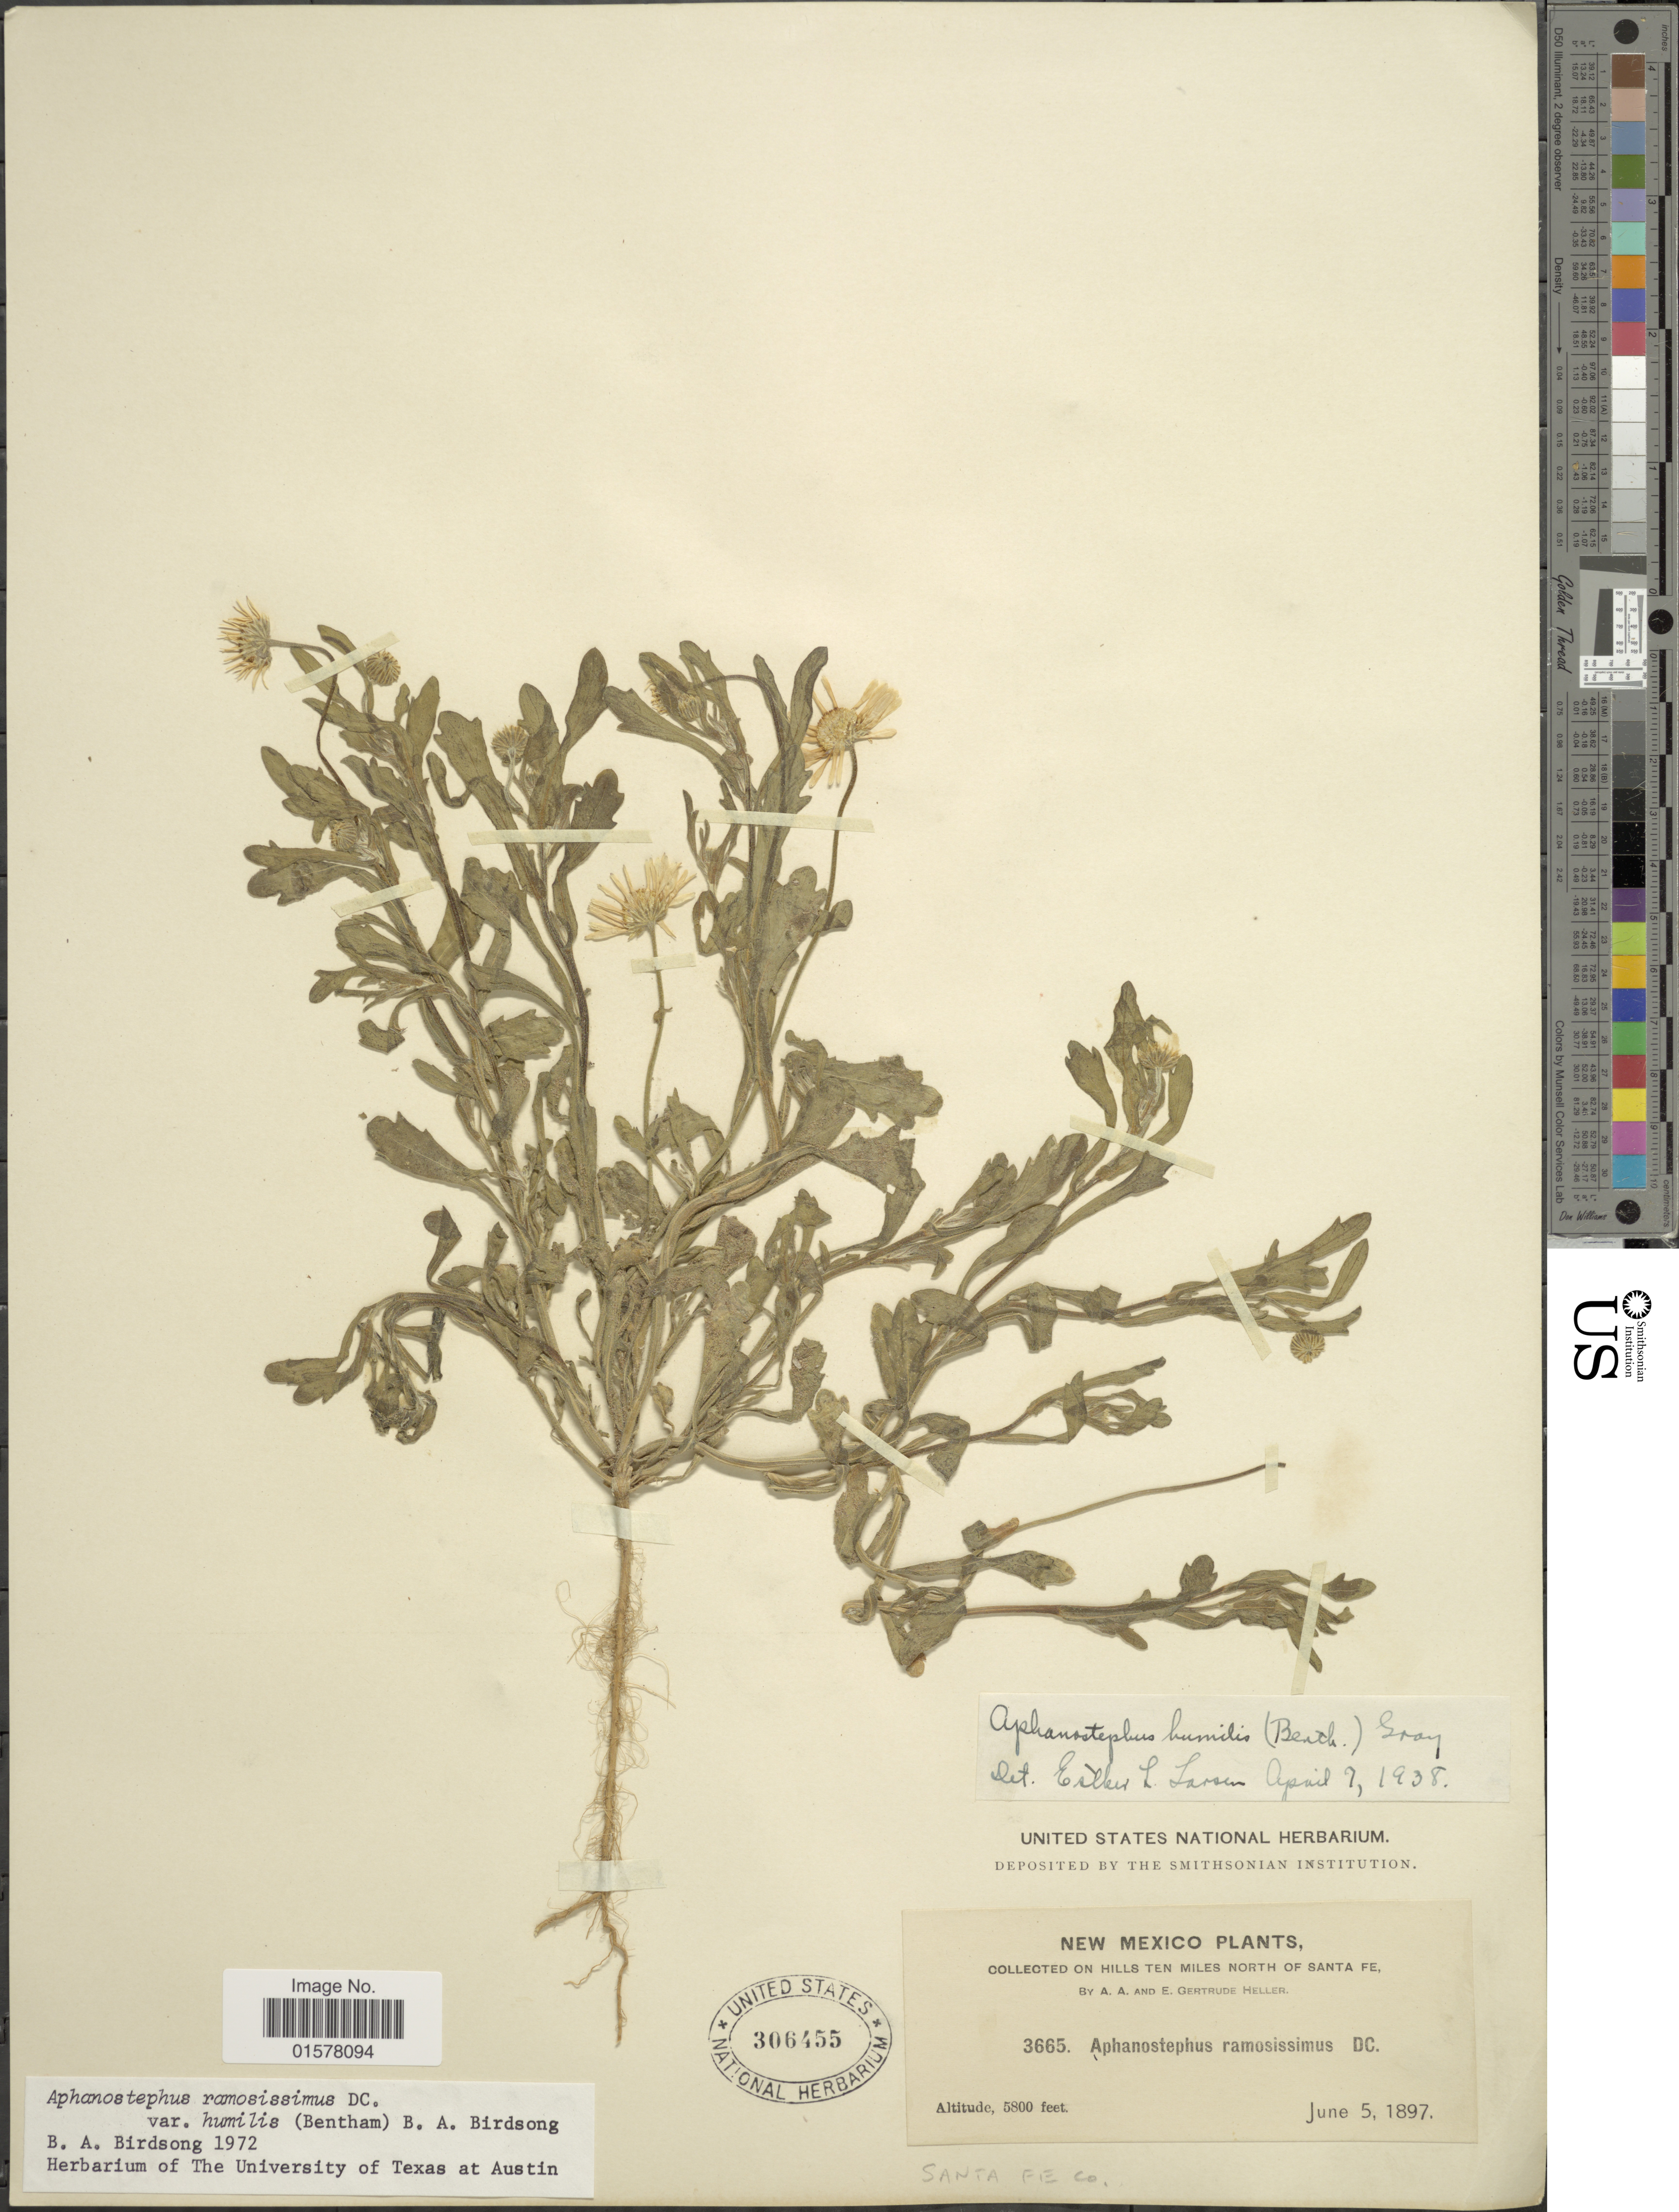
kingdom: Plantae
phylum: Tracheophyta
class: Magnoliopsida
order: Asterales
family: Asteraceae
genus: Aphanostephus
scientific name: Aphanostephus ramosissimus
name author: DC.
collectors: E. G. Heller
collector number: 3665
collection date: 1897-06-05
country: United States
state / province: New Mexico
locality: New Mexico. on hills ten miles north of Santa Fe.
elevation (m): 1768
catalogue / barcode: US 306455